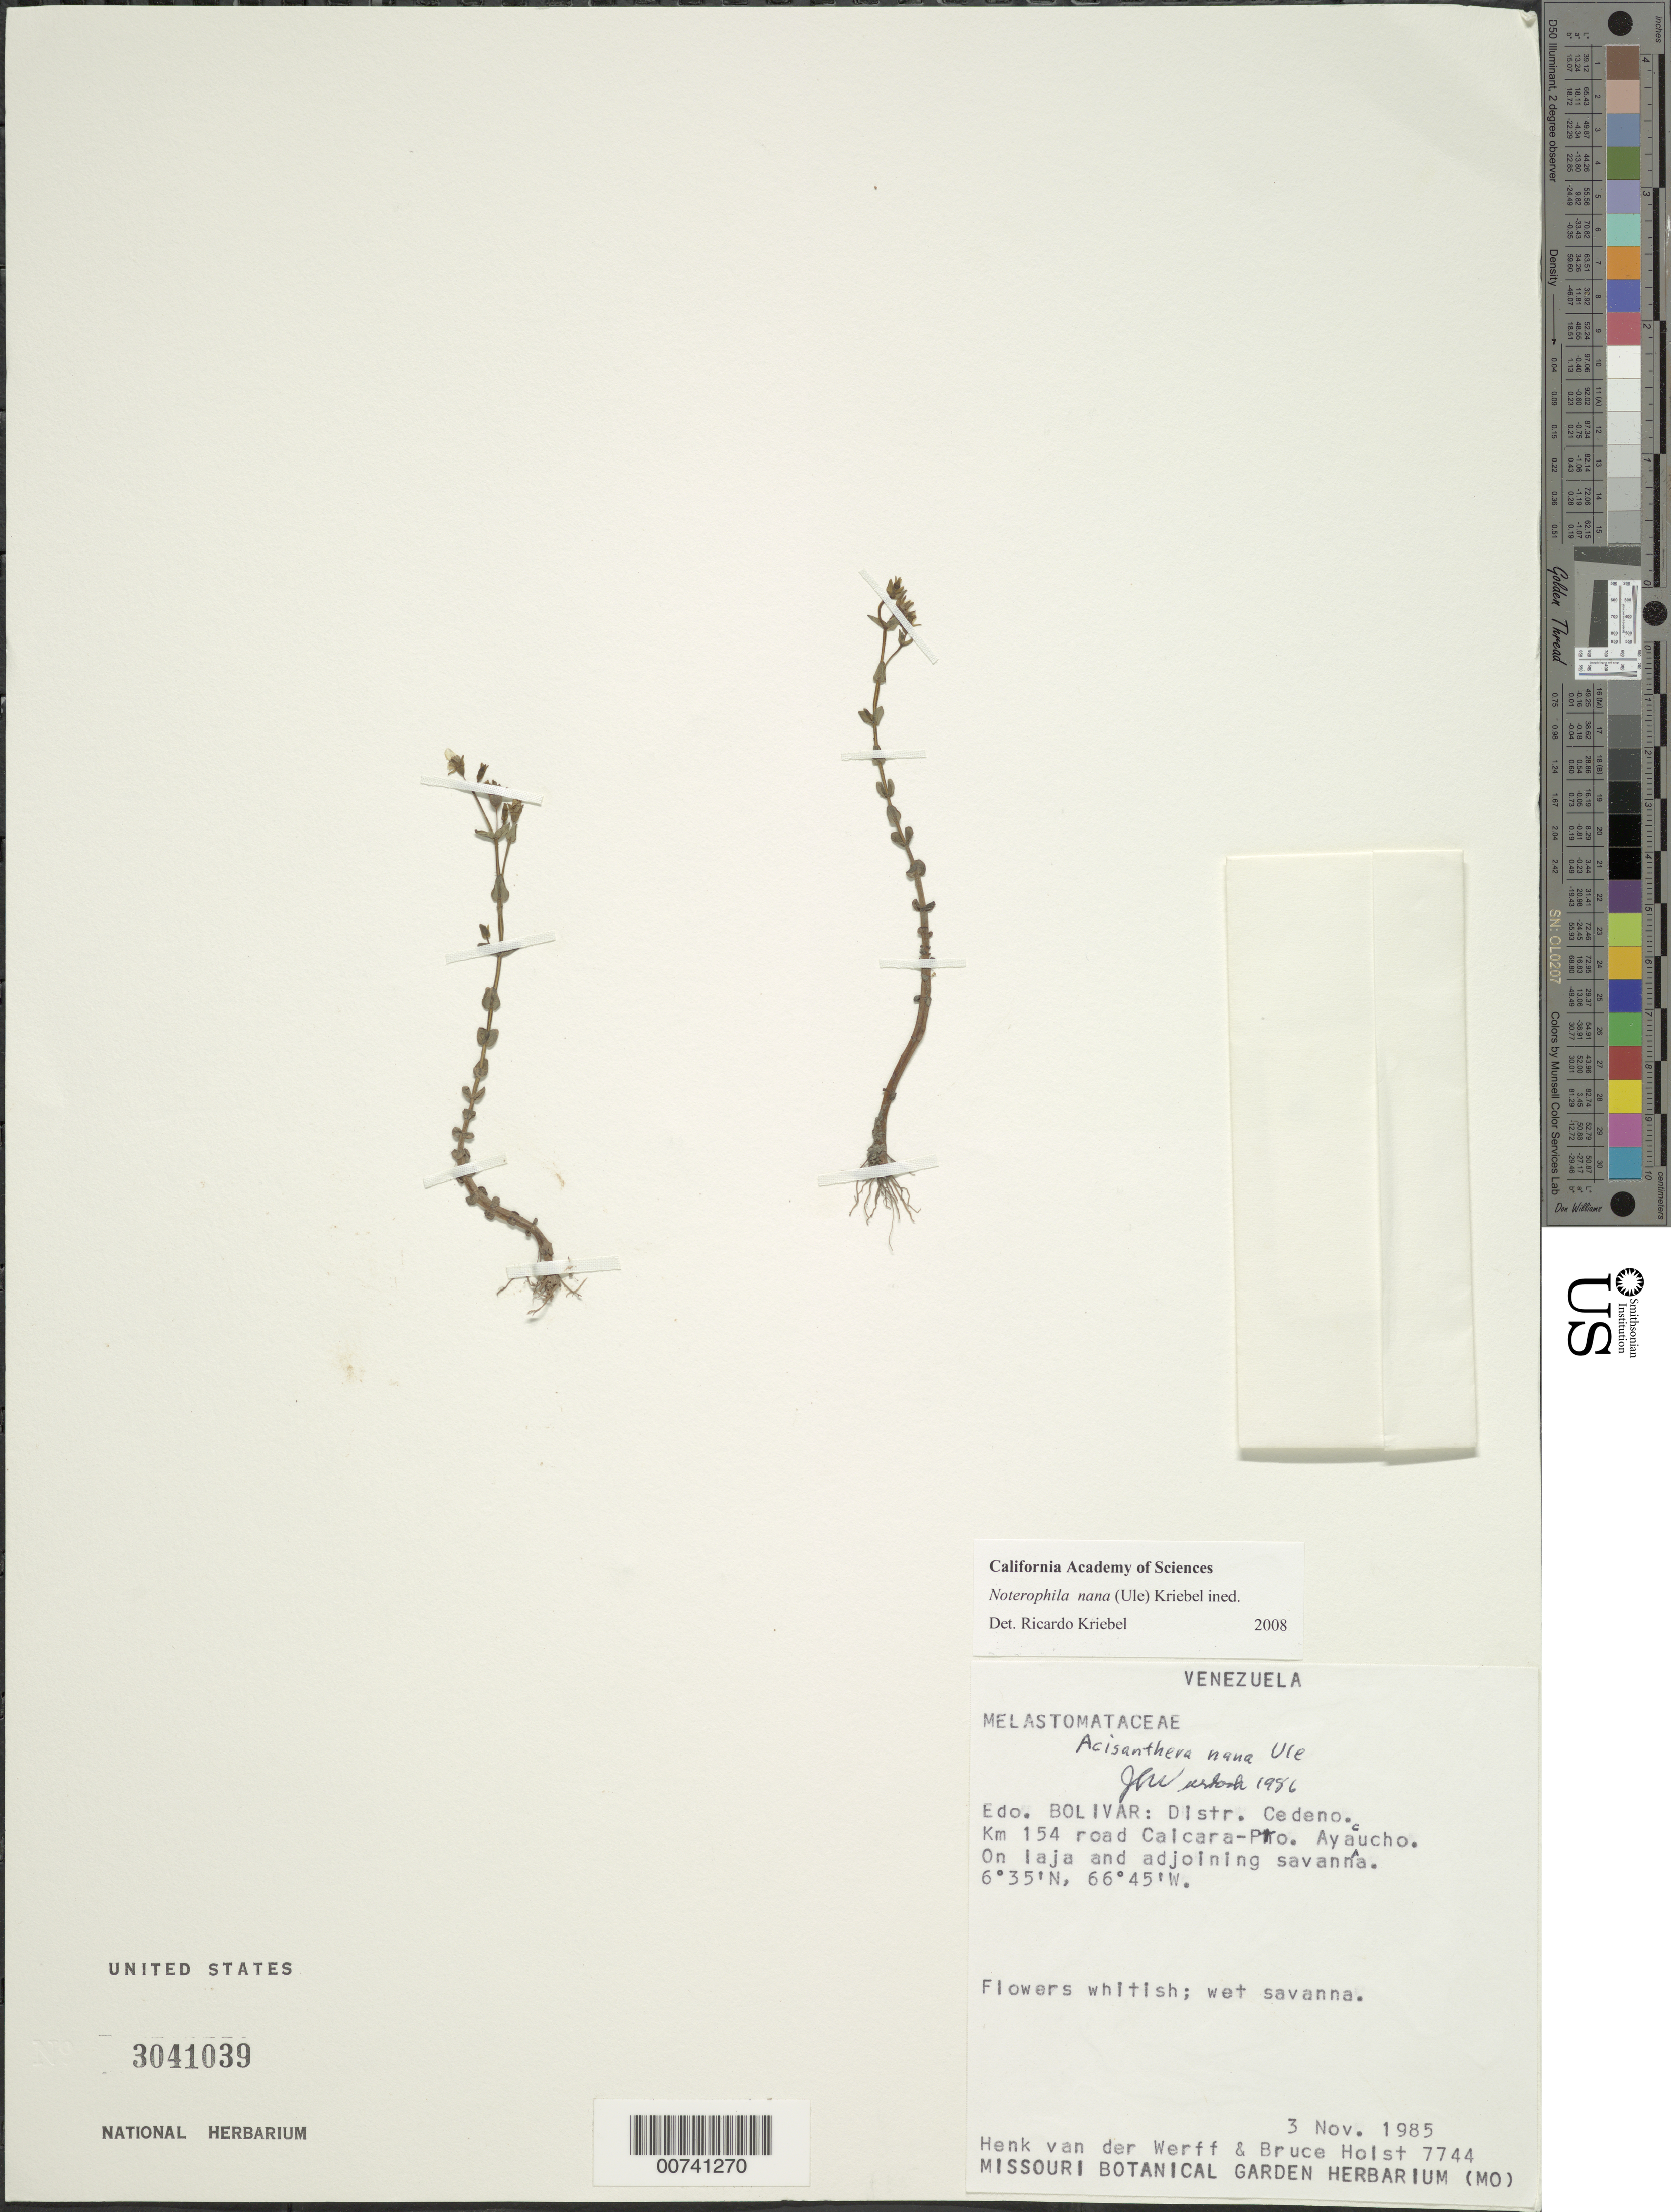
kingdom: Plantae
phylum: Tracheophyta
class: Magnoliopsida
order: Myrtales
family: Melastomataceae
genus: Noterophila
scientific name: Noterophila nana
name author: (Ule) Kriebel & M.J. Rocha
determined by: Nunes da Silva, Diego, (RB), Jardim Botanico do Rio de Janeiro - Herbario (BRAZIL)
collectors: H. van der Werff & B. Holst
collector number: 7744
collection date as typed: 3-Nov-85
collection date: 1985-11-03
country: Venezuela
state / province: Bolívar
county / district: Cedeño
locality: Caicara del Orinoco - Puerto Ayacucho carretera, km 103, Serrania la Cerbatana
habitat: Wet savanna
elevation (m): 100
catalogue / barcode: US 3041039